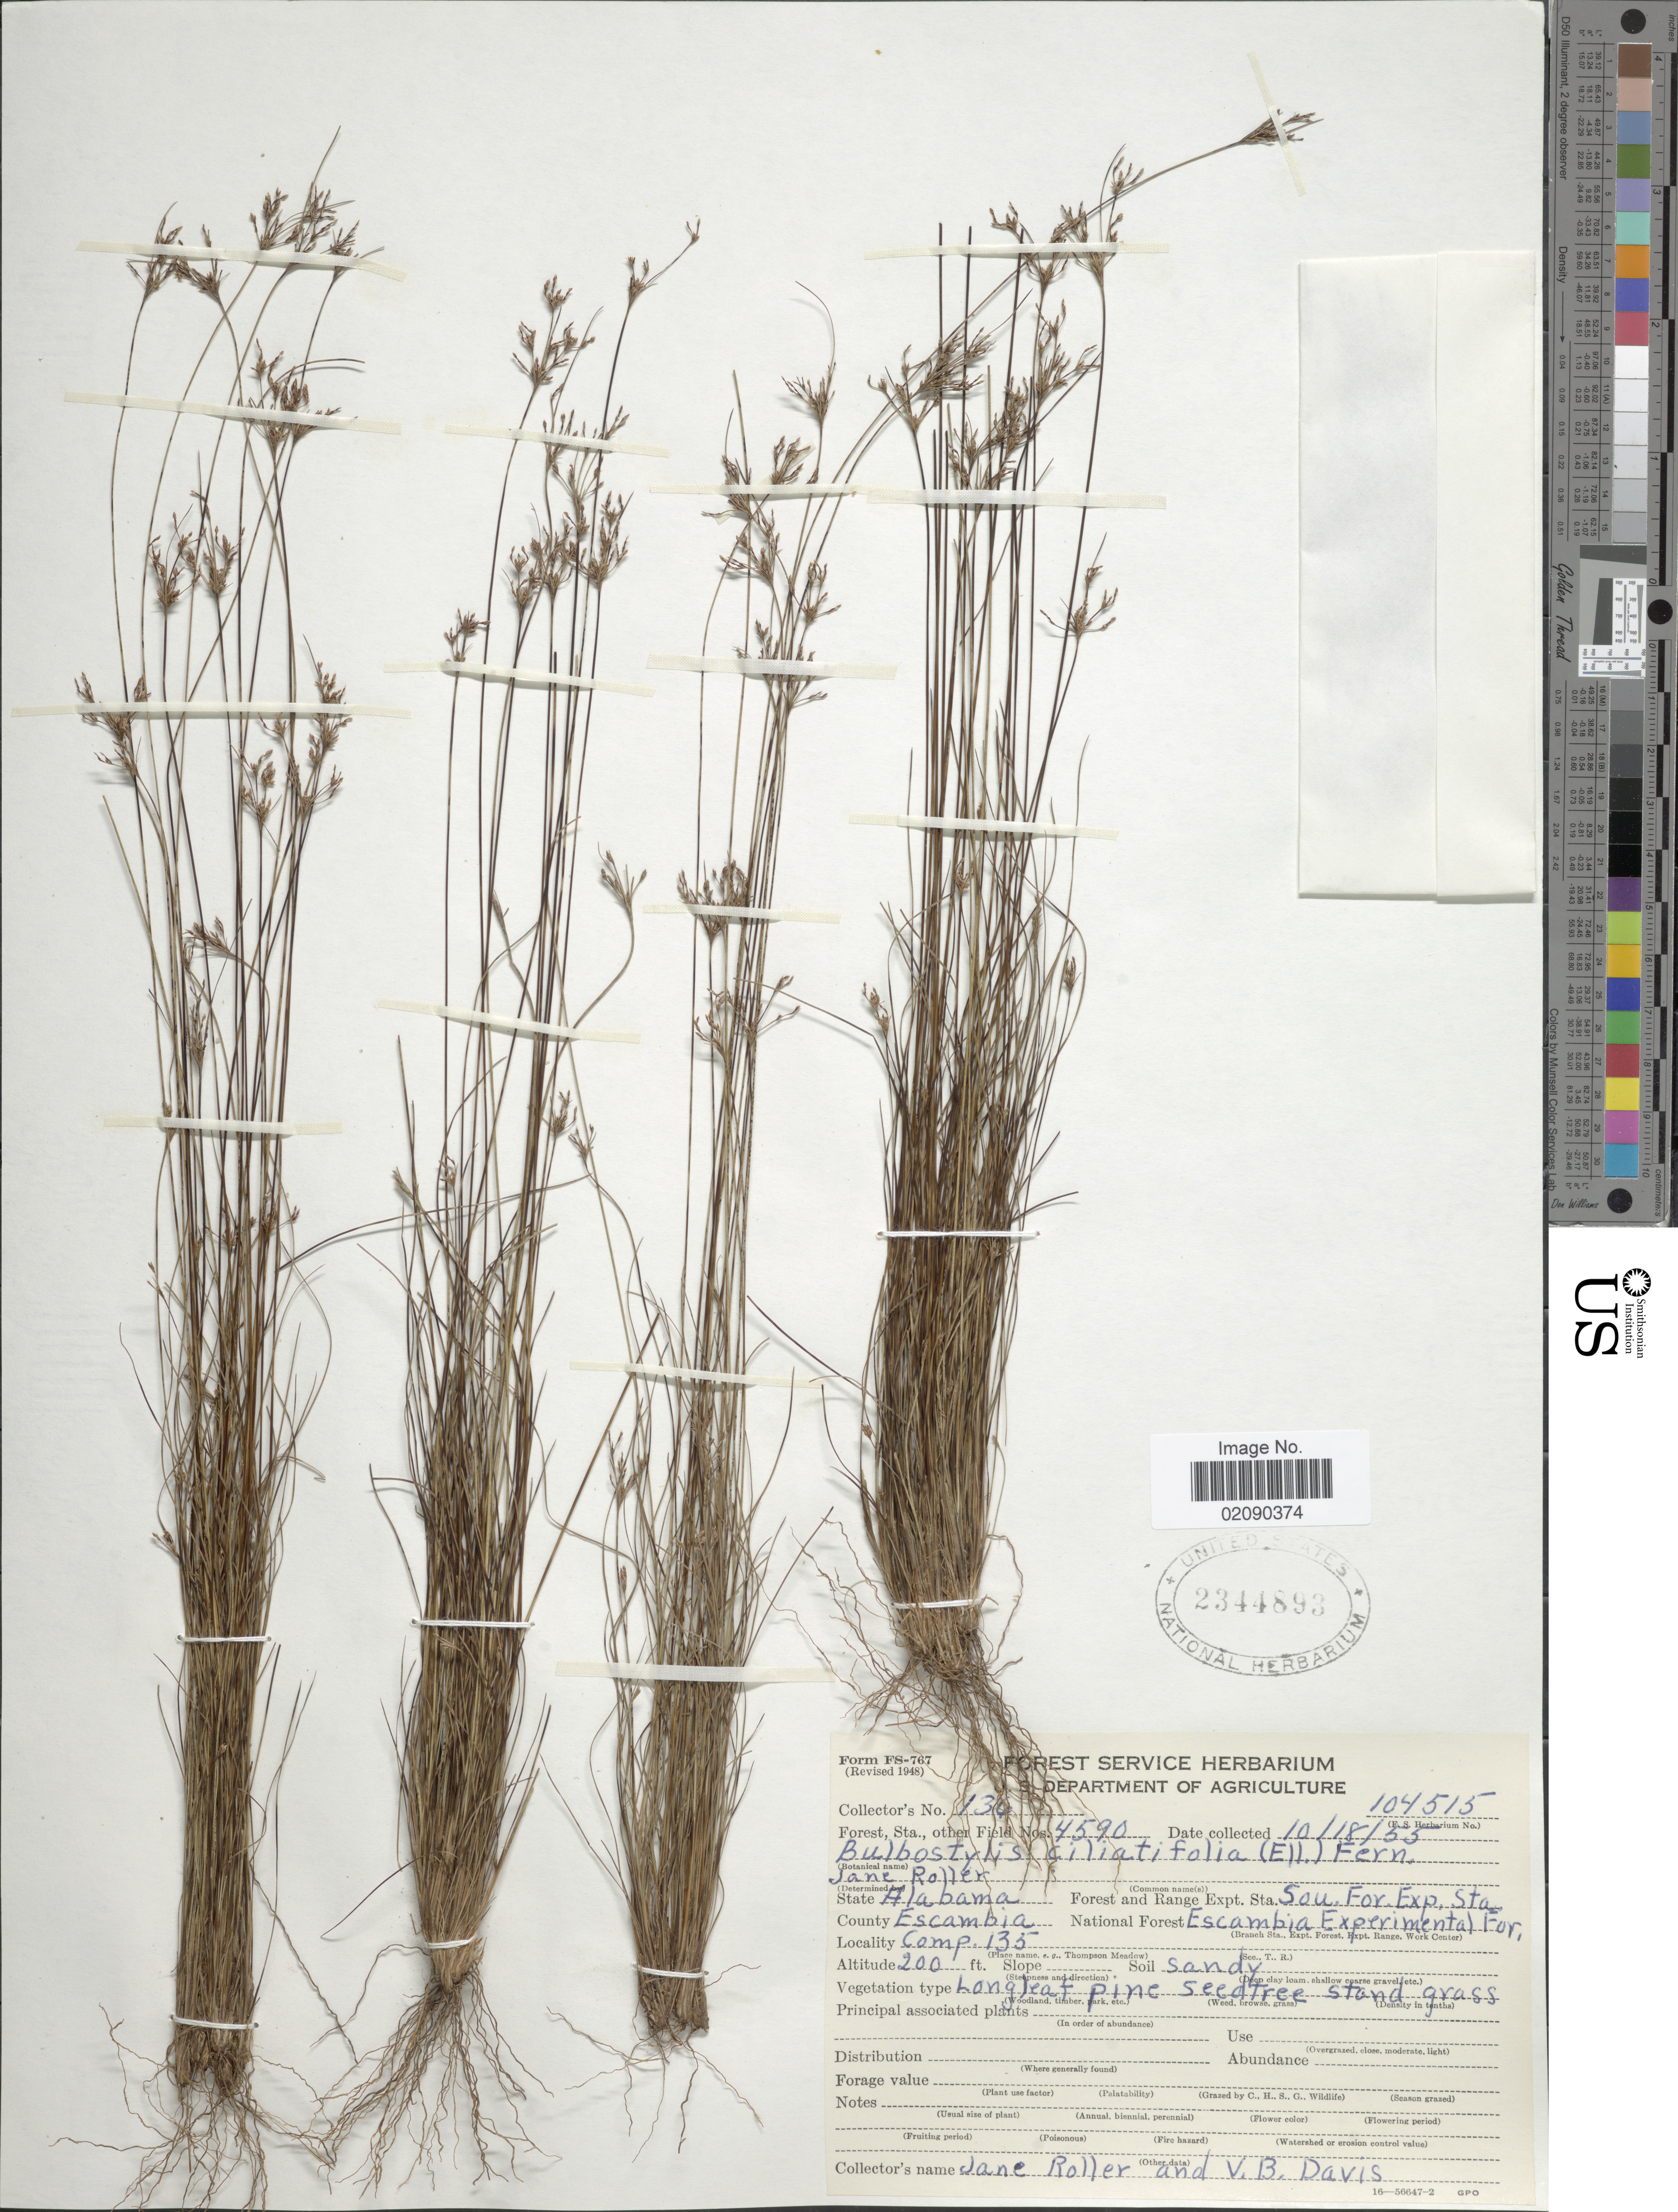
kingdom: Plantae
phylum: Tracheophyta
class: Liliopsida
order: Poales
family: Cyperaceae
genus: Bulbostylis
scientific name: Bulbostylis ciliatifolia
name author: (Elliott) Fernald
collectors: J. Roller & V. Davis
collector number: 136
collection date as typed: Transcribed d/m/y: 18/10/55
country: United States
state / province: Alabama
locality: Sou. For. Exp. Sta. County Escambia. national Forest Escambia Experimental For. Comp. 135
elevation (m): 61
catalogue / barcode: US 2344893